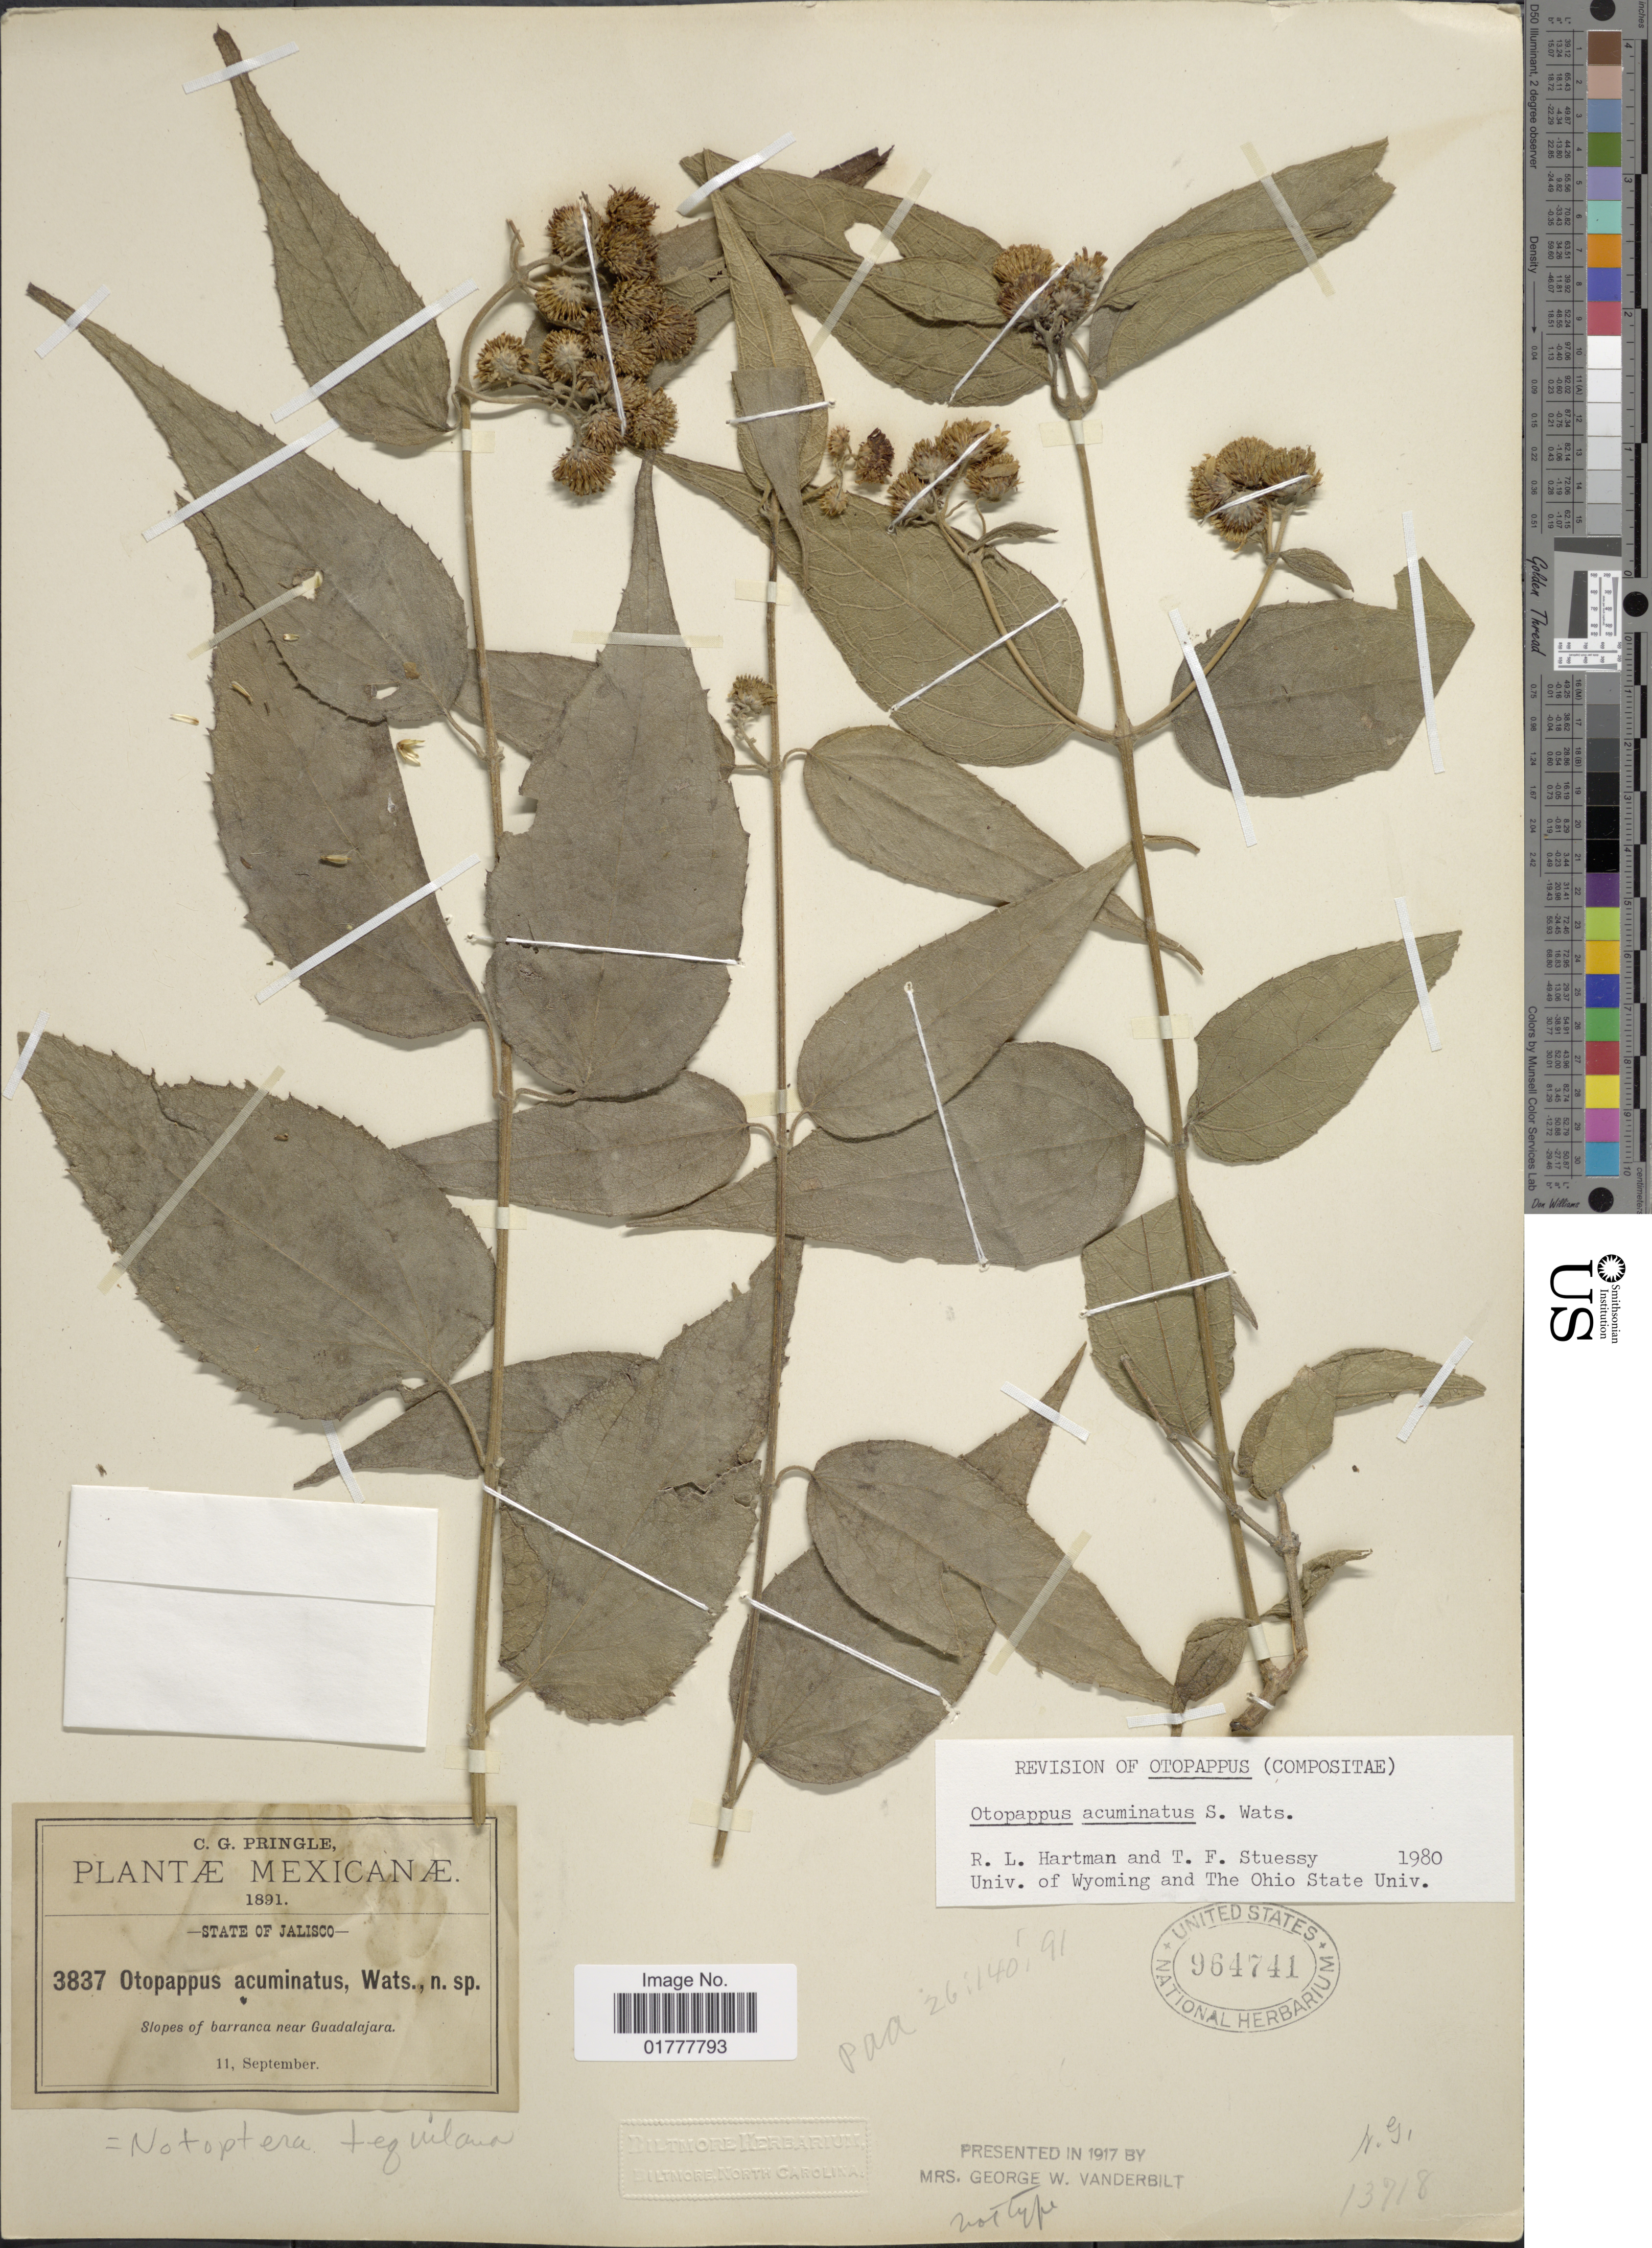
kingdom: Plantae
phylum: Tracheophyta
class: Magnoliopsida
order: Asterales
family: Asteraceae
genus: Otopappus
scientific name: Otopappus acuminatus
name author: S. Watson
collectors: C. G. Pringle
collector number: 3837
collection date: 1891-09-11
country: Mexico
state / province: Jalisco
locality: State of Jalisco. Slopes of barranca near Guadalajara.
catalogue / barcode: US 964741